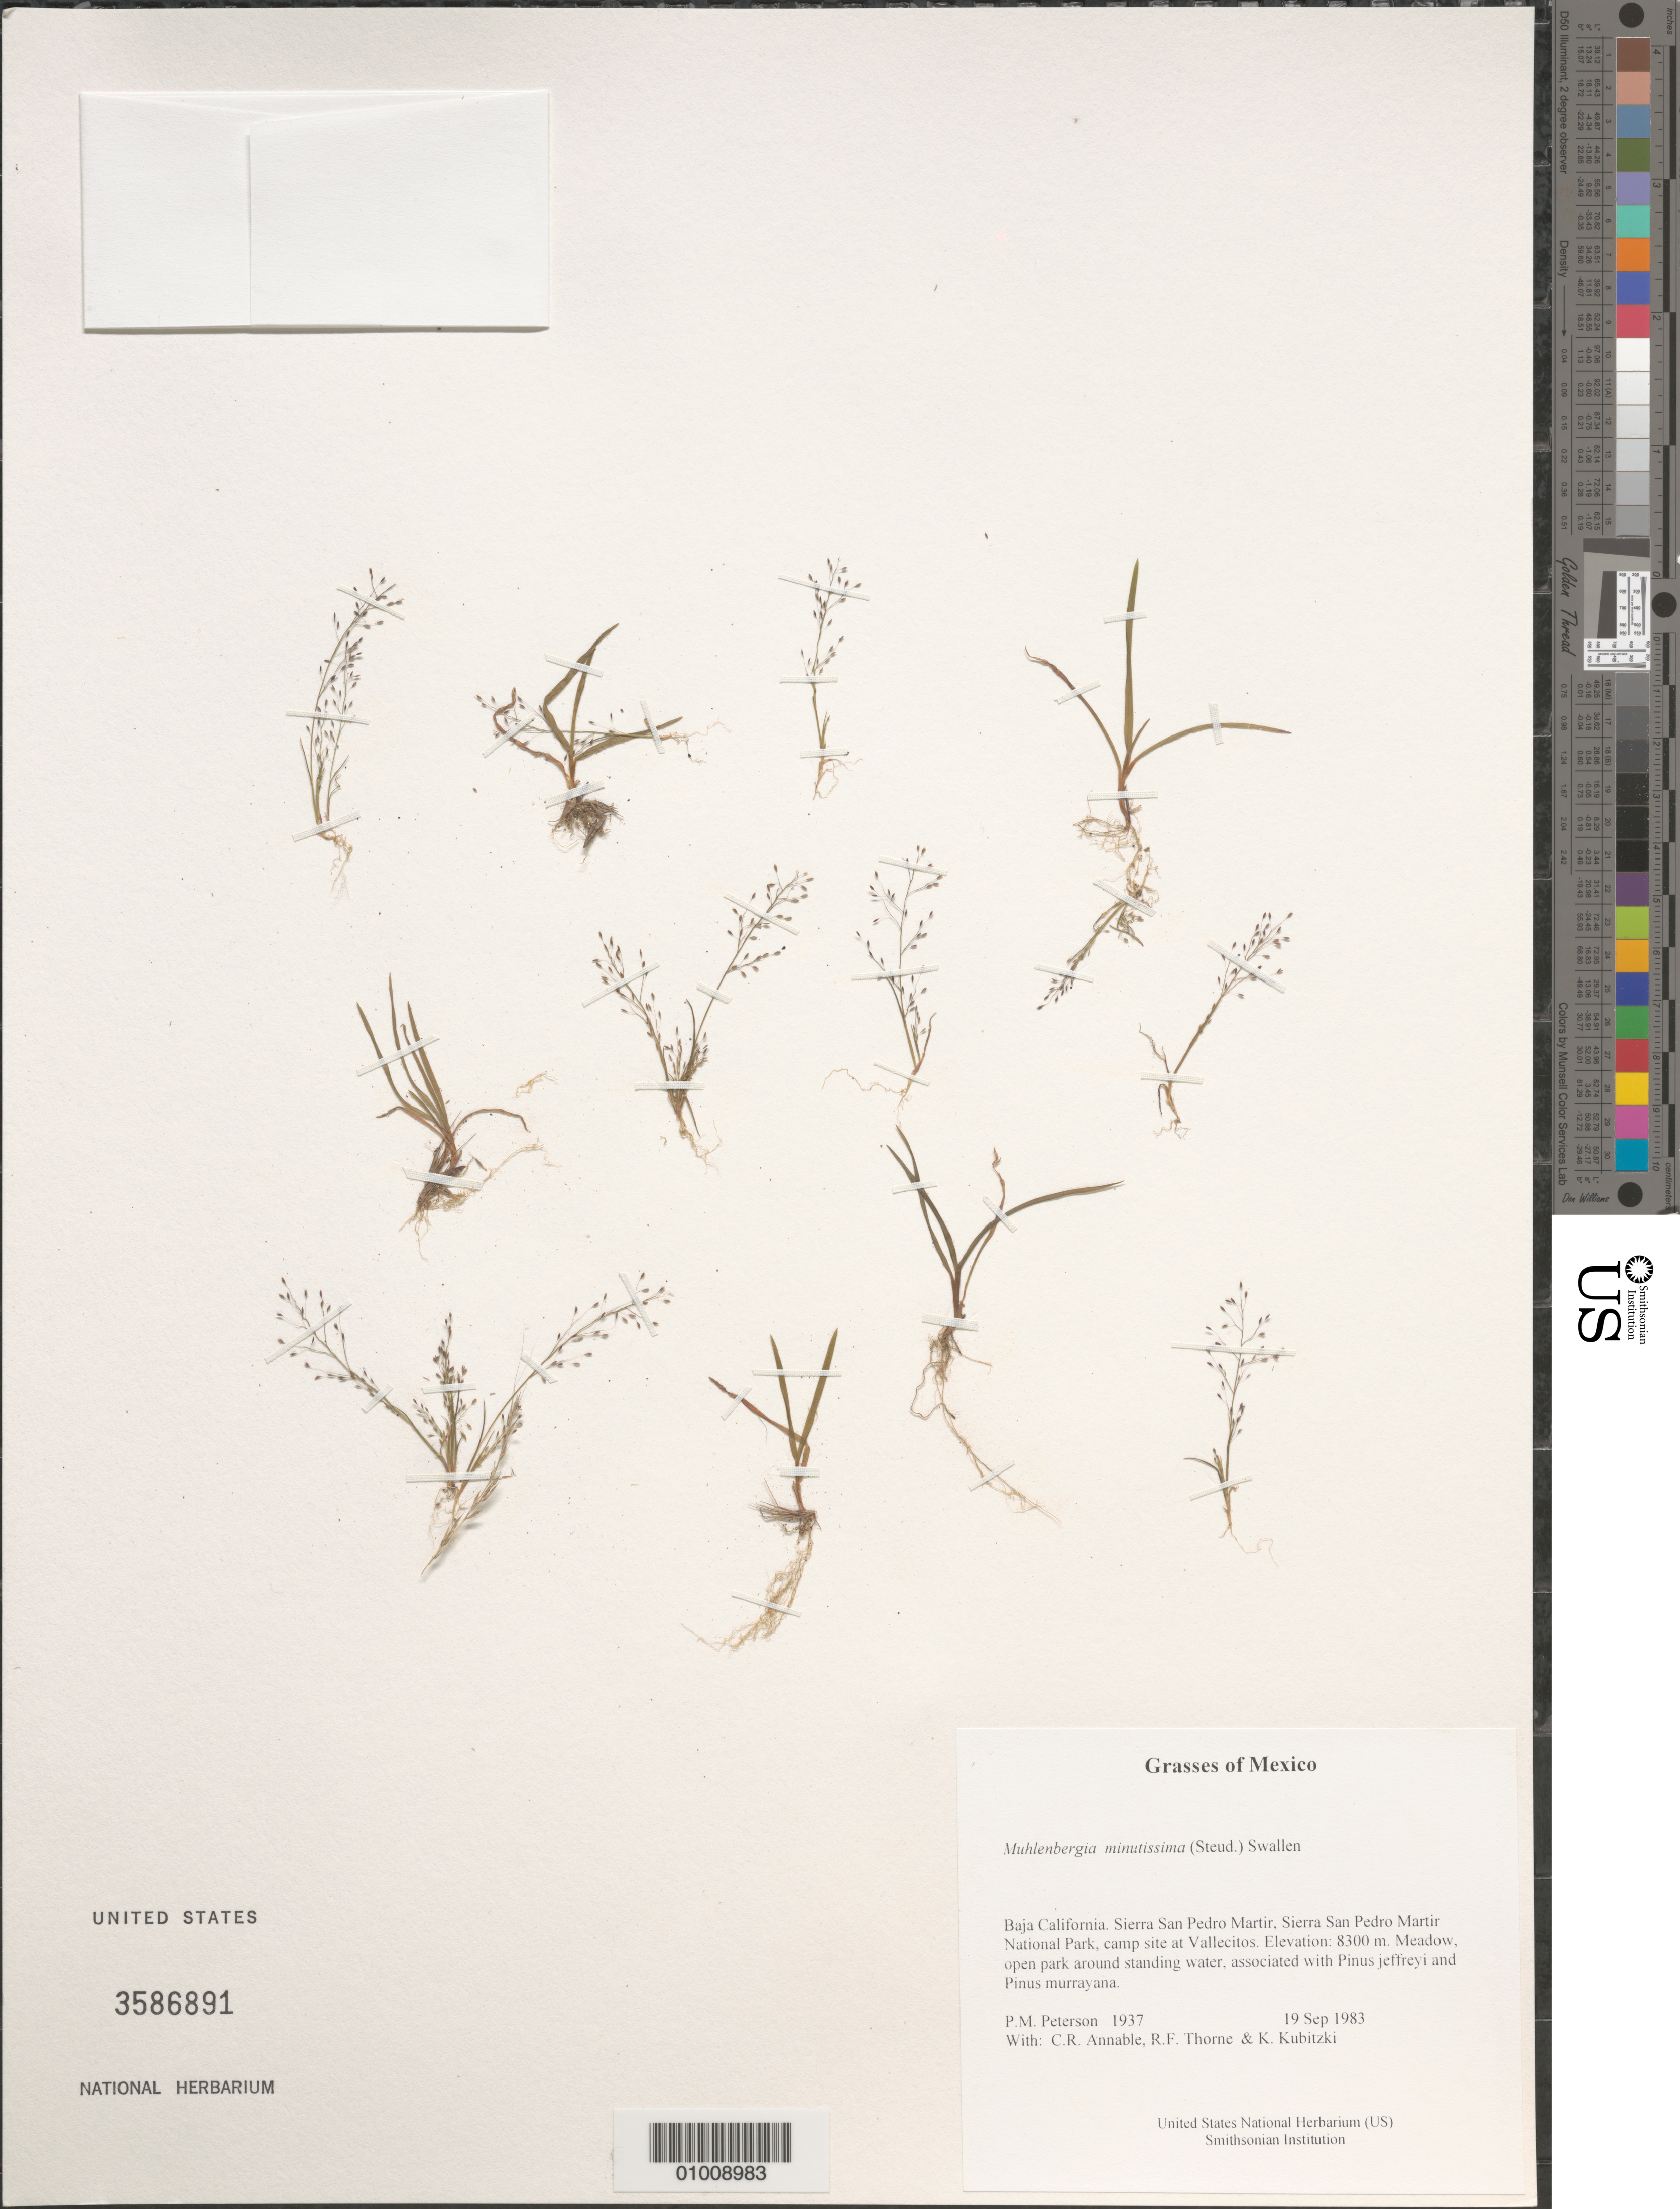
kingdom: Plantae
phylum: Tracheophyta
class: Liliopsida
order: Poales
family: Poaceae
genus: Muhlenbergia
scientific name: Muhlenbergia minutissima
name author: (Steud.) Swallen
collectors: P. M. Peterson, C. R. Annable, R. F. Thorne & K. Kubitzki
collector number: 1937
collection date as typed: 19 Sep 1983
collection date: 1983-09-19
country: Mexico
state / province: Baja California Norte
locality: Sierra San Pedro Martir, Sierra San Pedro Martir National Park, camp site at Vallecitos.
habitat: Meadow, open park around standing water, associated with Pinus jeffreyi and Pinus murrayana.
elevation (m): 2530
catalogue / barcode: US 3586891